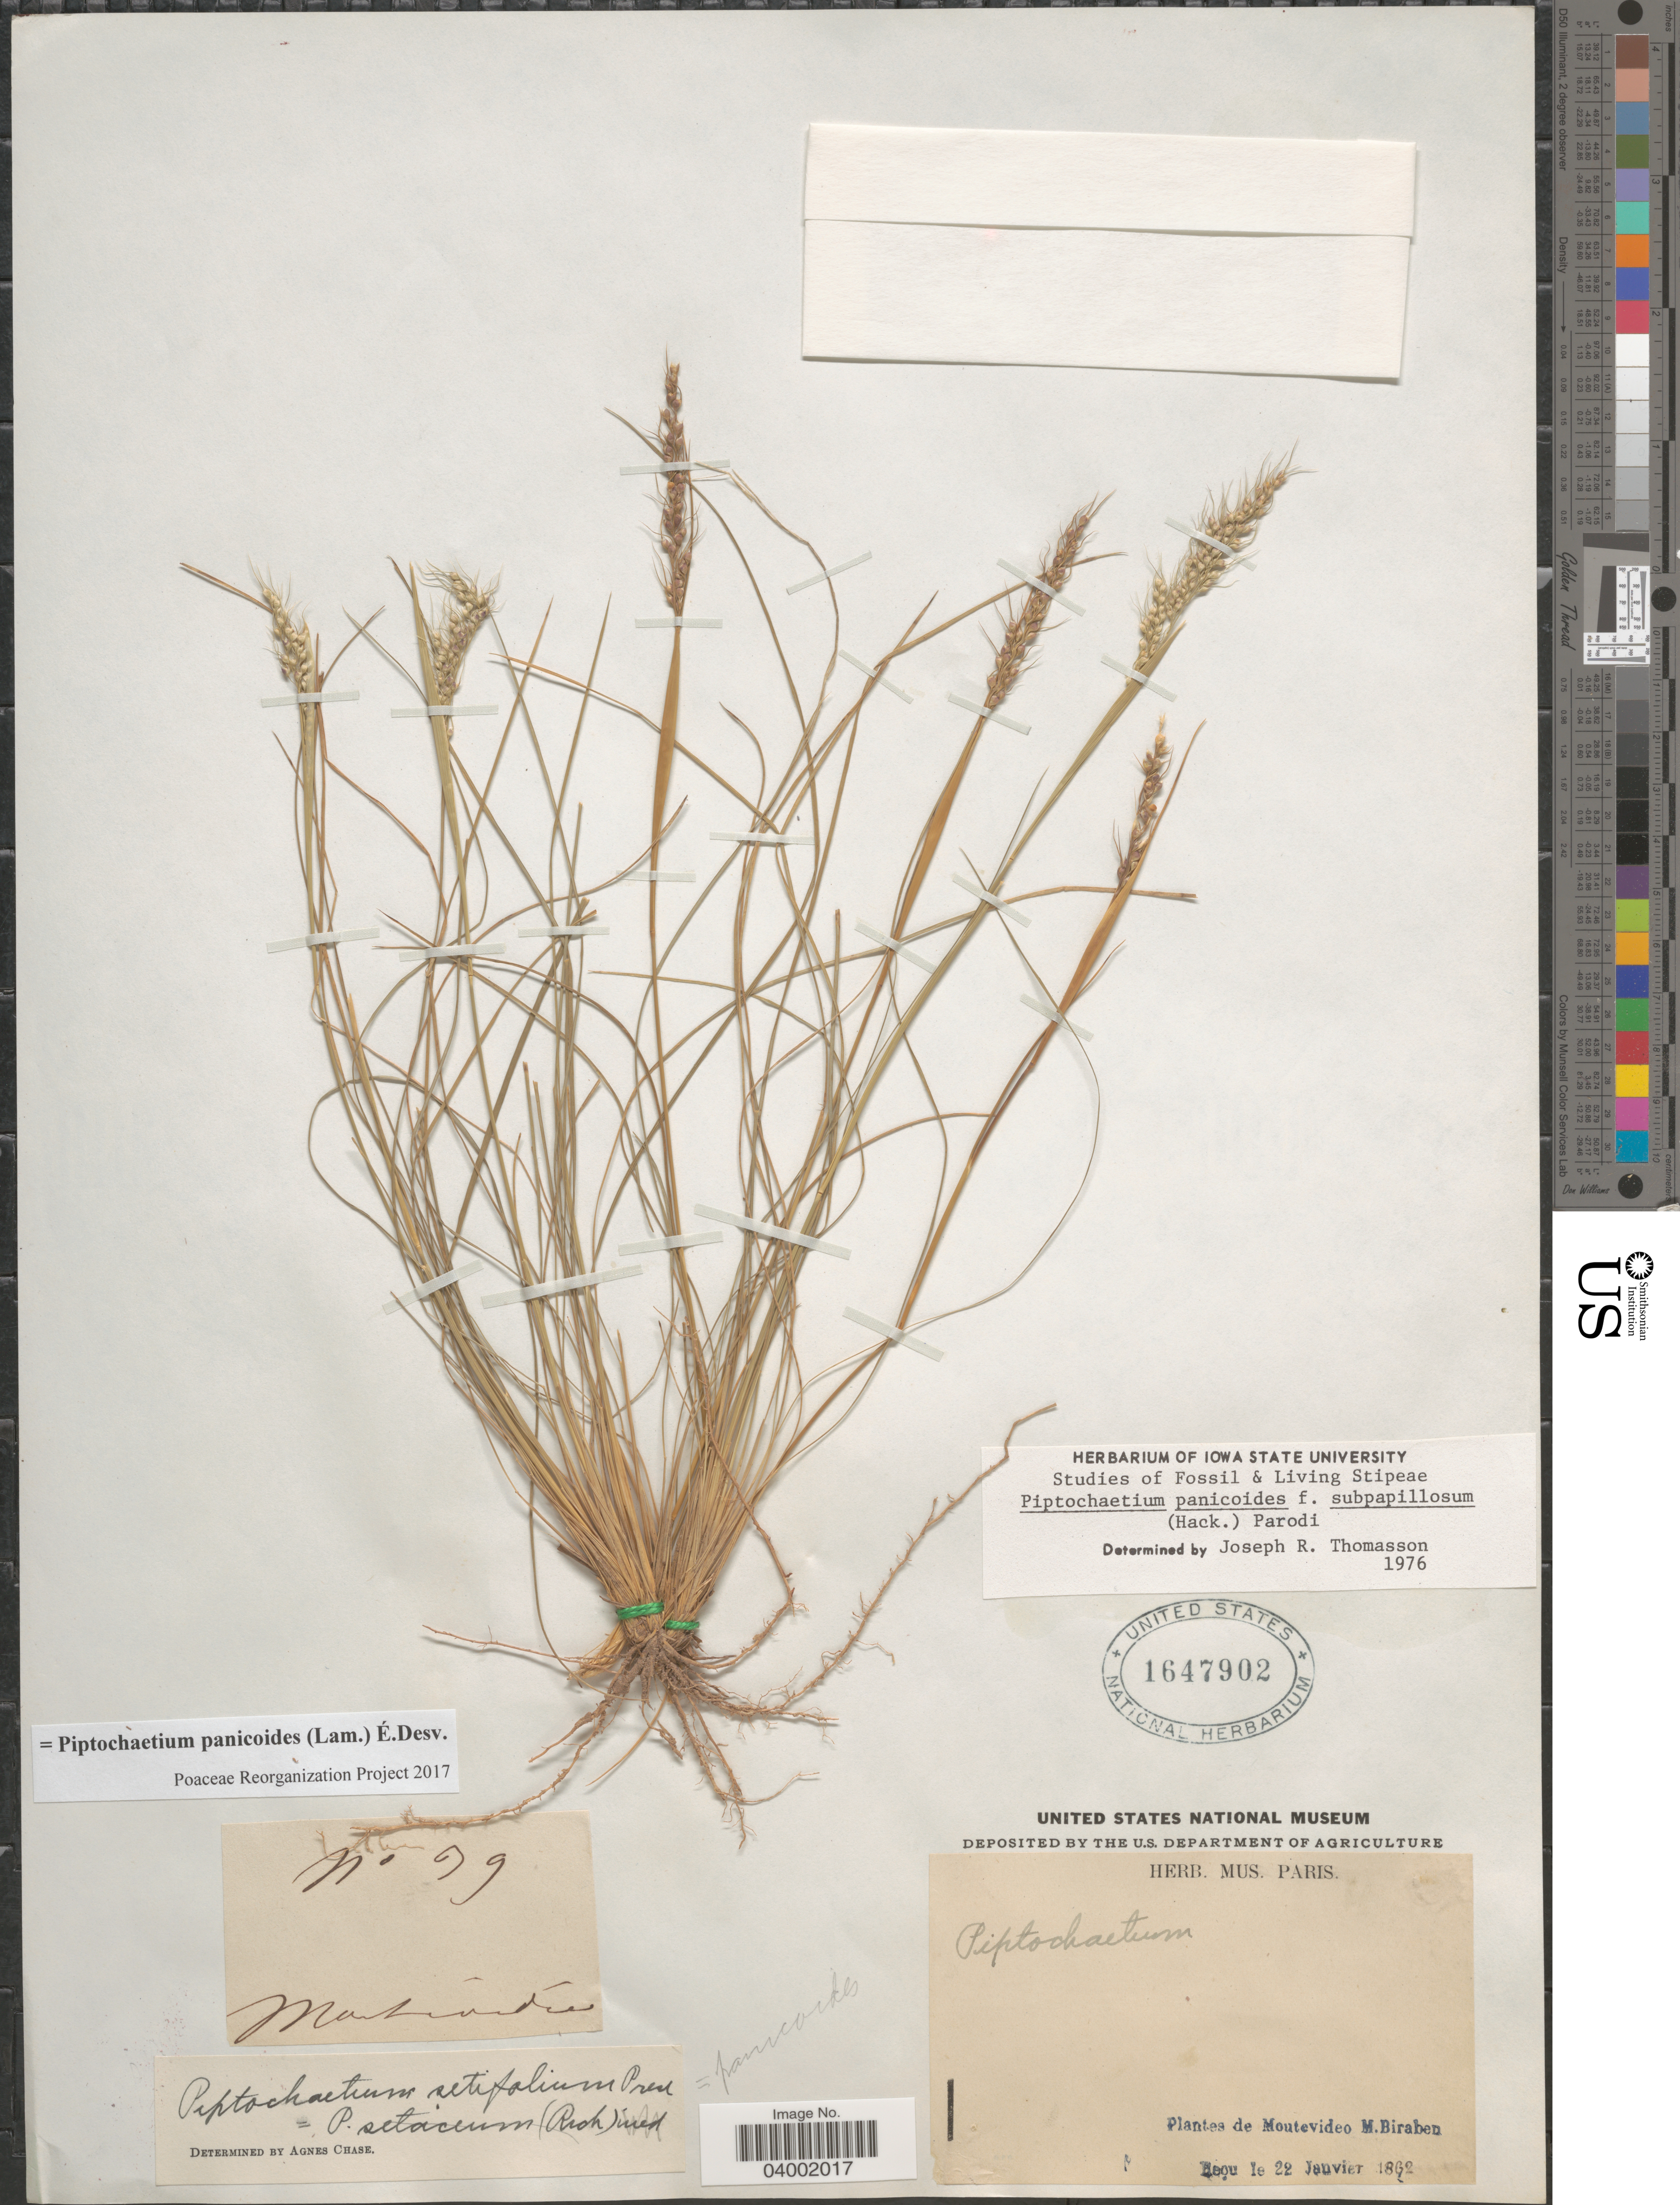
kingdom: Plantae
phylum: Tracheophyta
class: Liliopsida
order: Poales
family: Poaceae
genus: Piptochaetium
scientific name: Piptochaetium panicoides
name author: (Lam.) É. Desv.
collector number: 39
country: Uruguay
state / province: Montevideo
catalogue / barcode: US 1647902